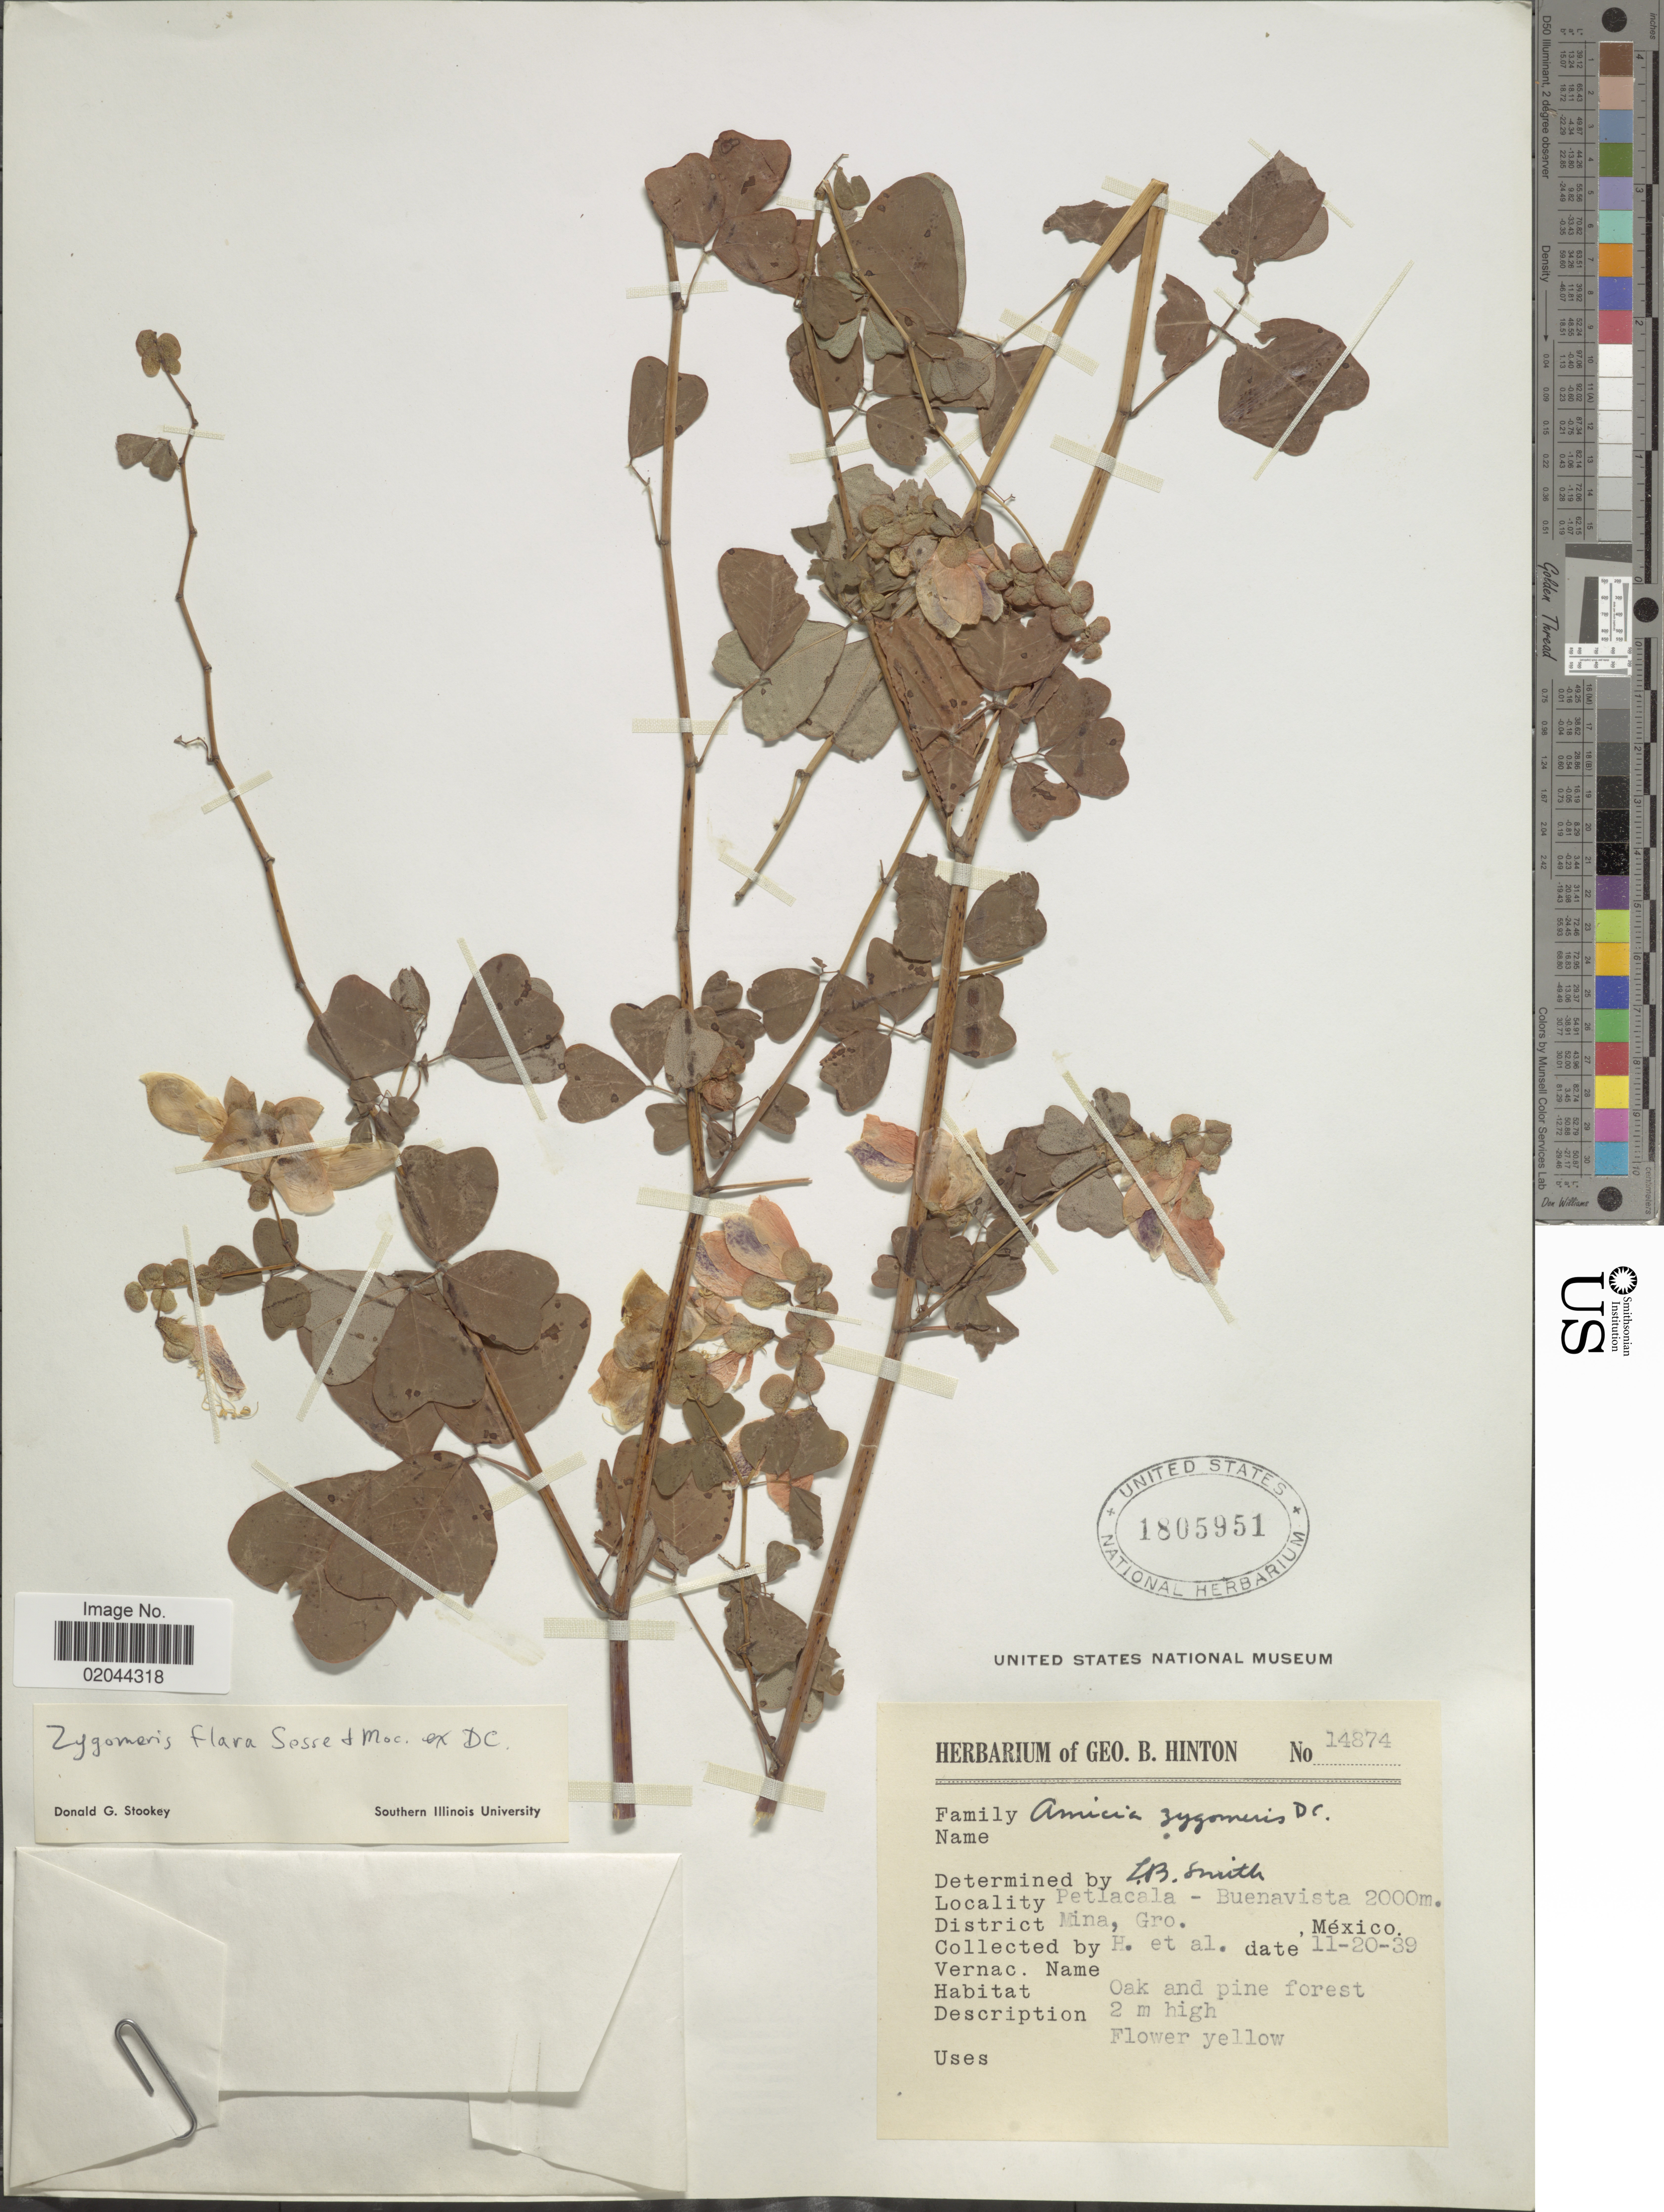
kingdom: Plantae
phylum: Tracheophyta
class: Magnoliopsida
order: Fabales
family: Fabaceae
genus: Amicia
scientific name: Amicia zygomeris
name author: DC.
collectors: G. B. Hinton & et al.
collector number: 14874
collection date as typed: Transcribed d/m/y: 20/11/39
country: Mexico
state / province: Guerrero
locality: Petlacala - Buenavista, District Mina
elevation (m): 2000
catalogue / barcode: US 1805951